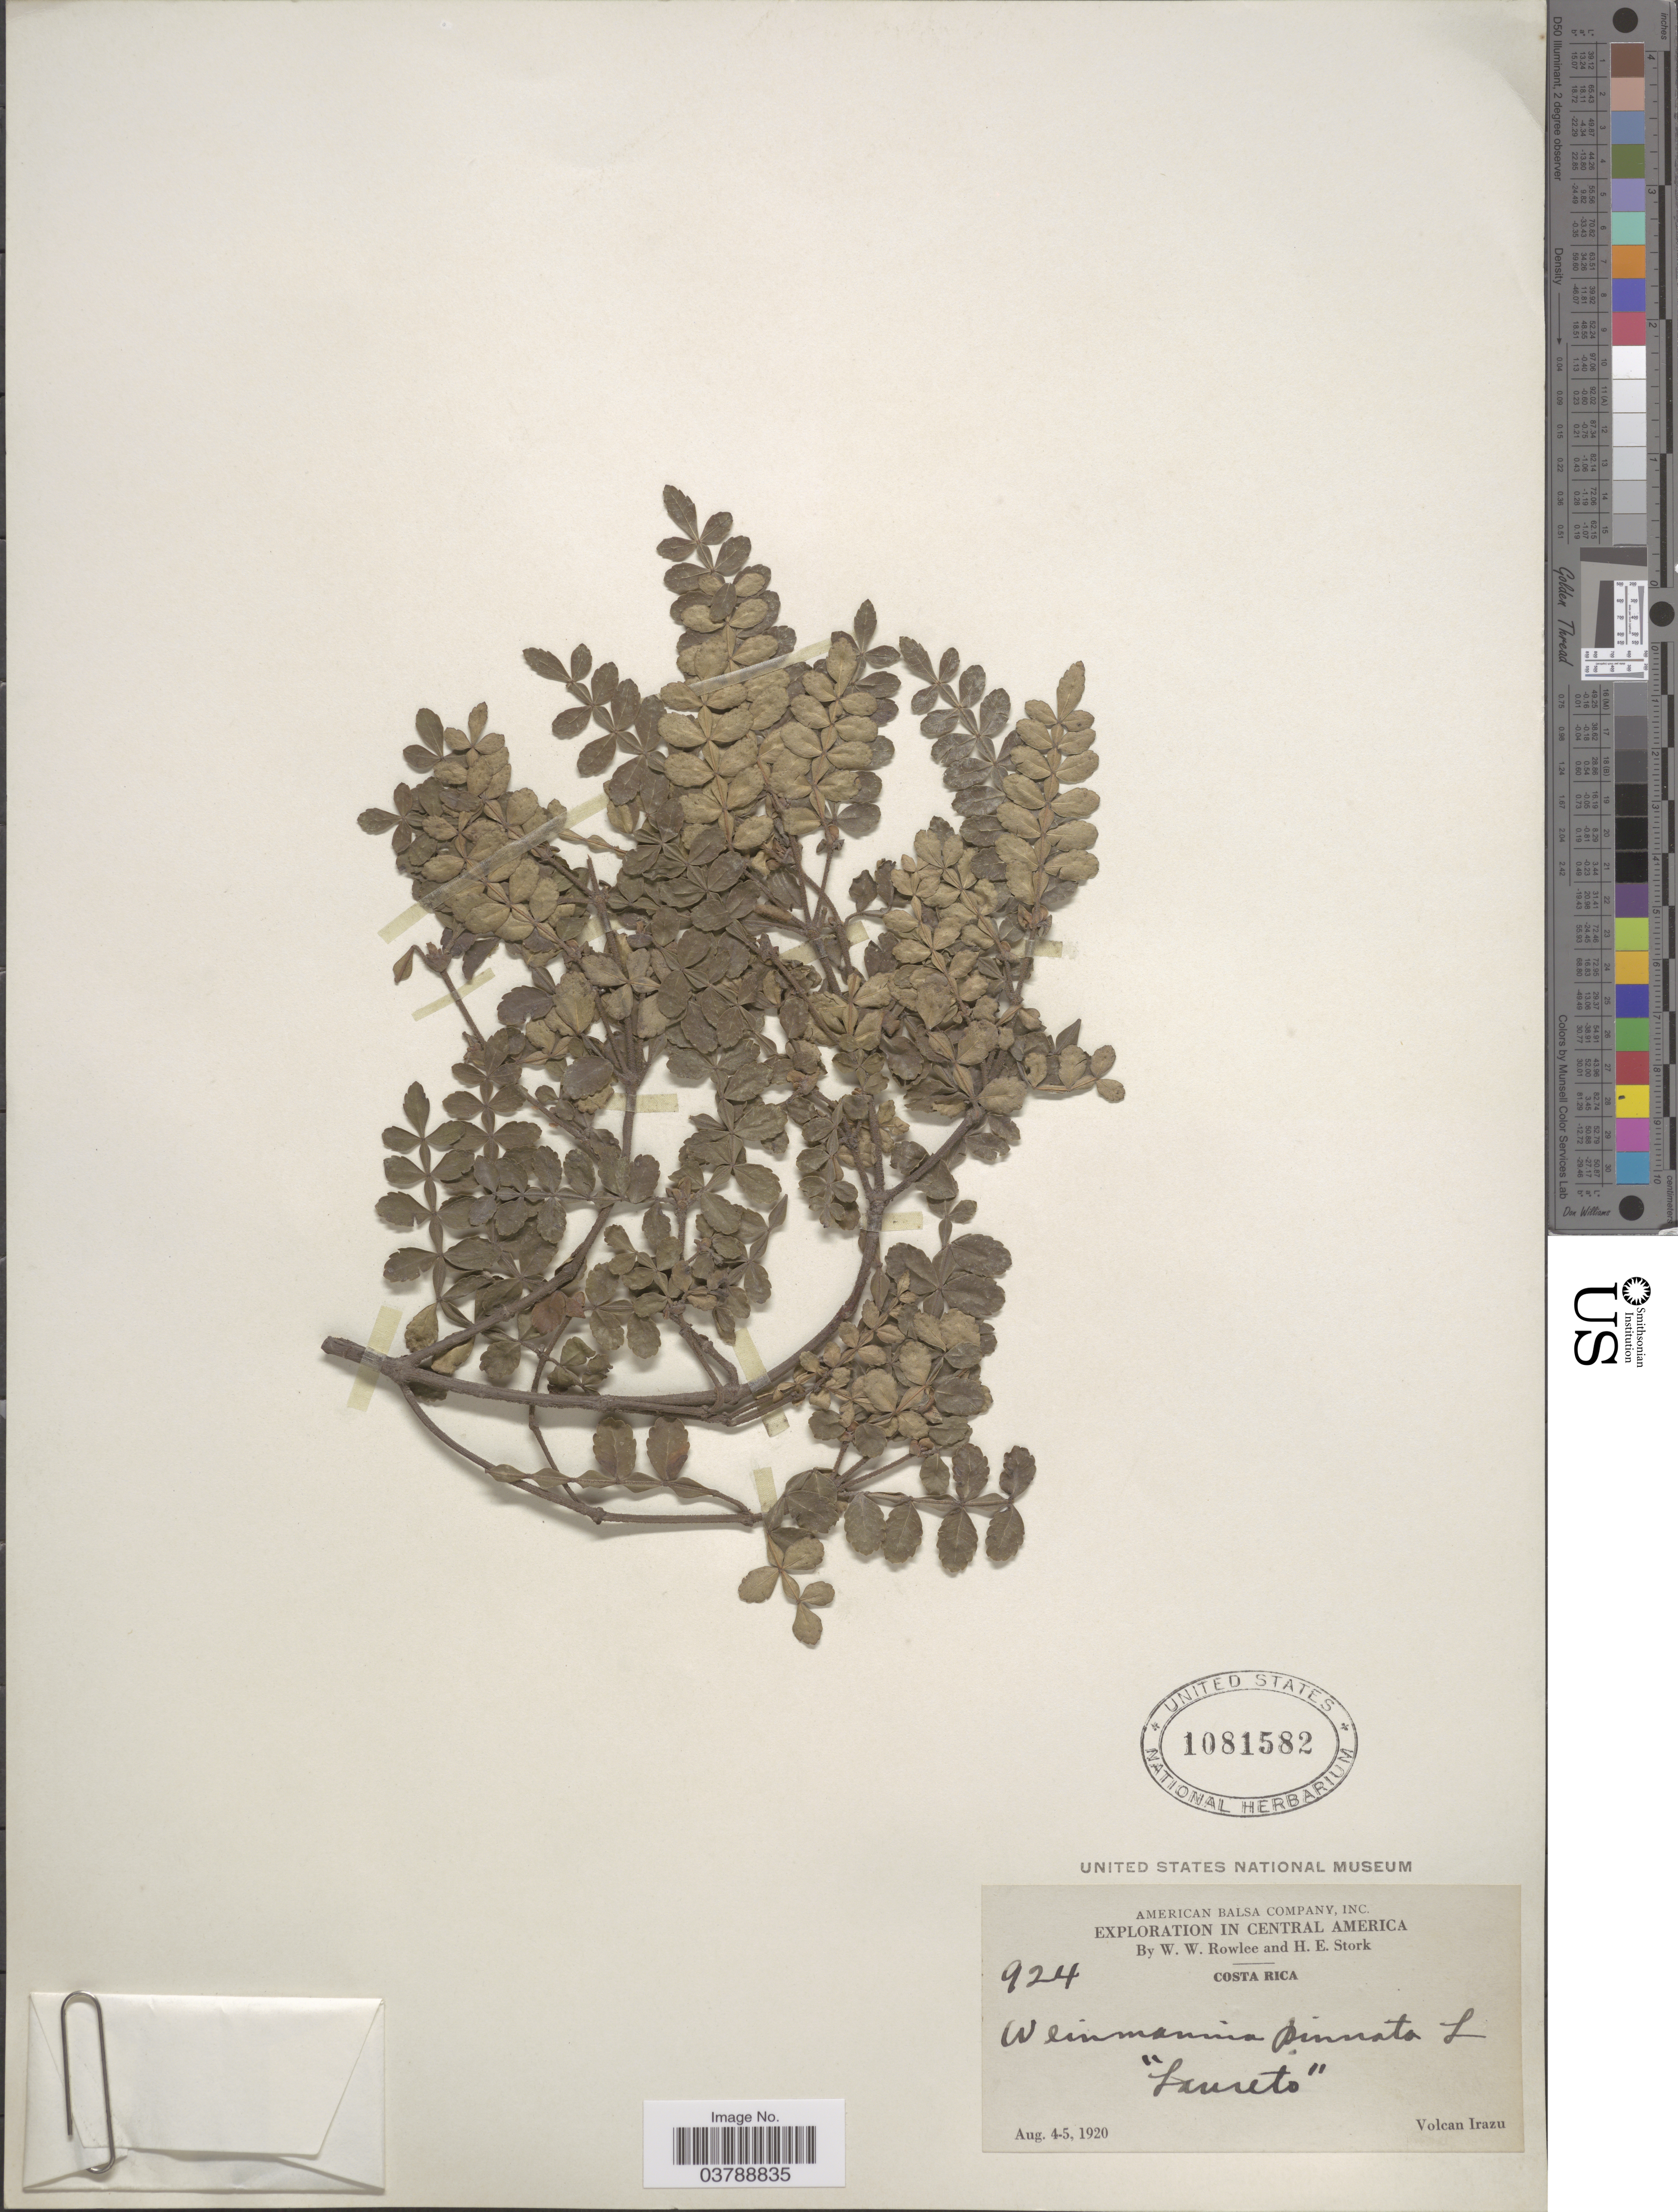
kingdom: Plantae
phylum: Tracheophyta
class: Magnoliopsida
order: Oxalidales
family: Cunoniaceae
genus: Weinmannia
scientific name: Weinmannia pinnata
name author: L.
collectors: W. W. Rowlee & H. E. Stork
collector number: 924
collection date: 1920-08-04/1920-08-05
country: Costa Rica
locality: Volcan Irazu.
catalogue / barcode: US 1081582